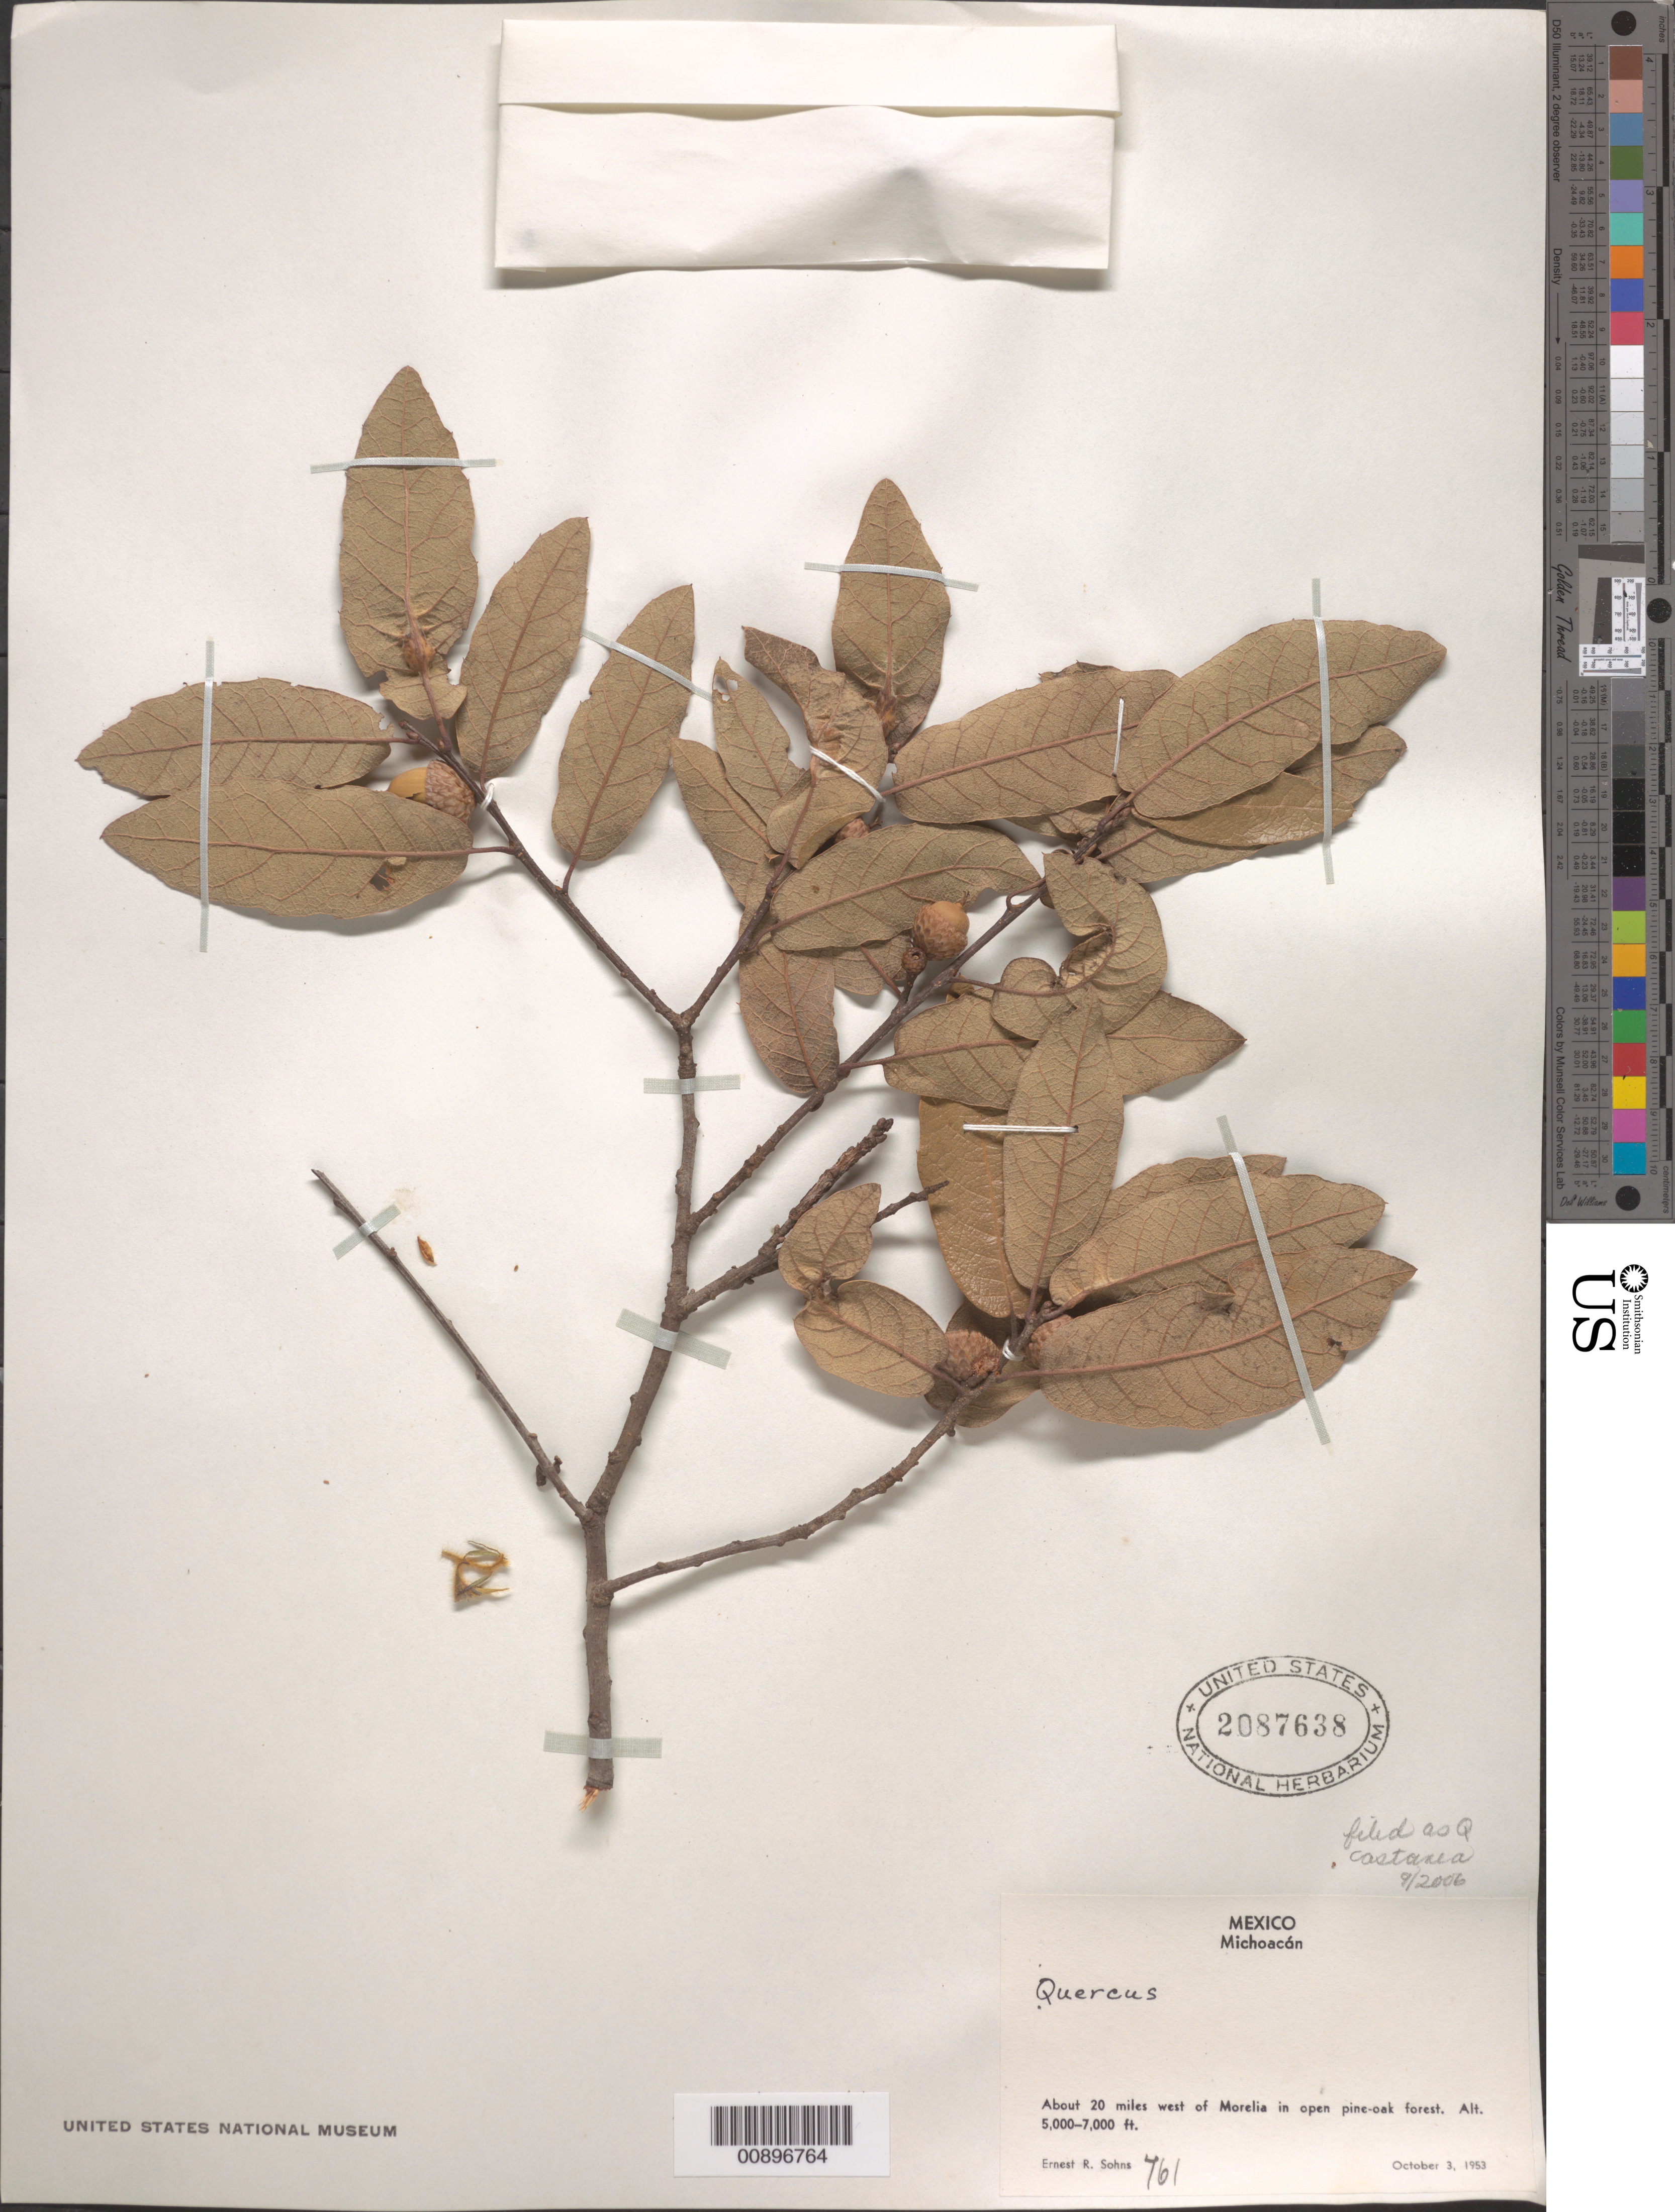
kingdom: Plantae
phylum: Tracheophyta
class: Magnoliopsida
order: Fagales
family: Fagaceae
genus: Quercus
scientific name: Quercus castanea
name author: Née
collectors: E. R. Sohns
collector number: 761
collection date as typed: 03 Oct 1953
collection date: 1953-10-03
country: Mexico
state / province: Michoacán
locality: About 20 miles west of Morelia, Michoacán.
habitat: In open pine-oak forest.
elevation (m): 1524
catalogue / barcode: US 2087638